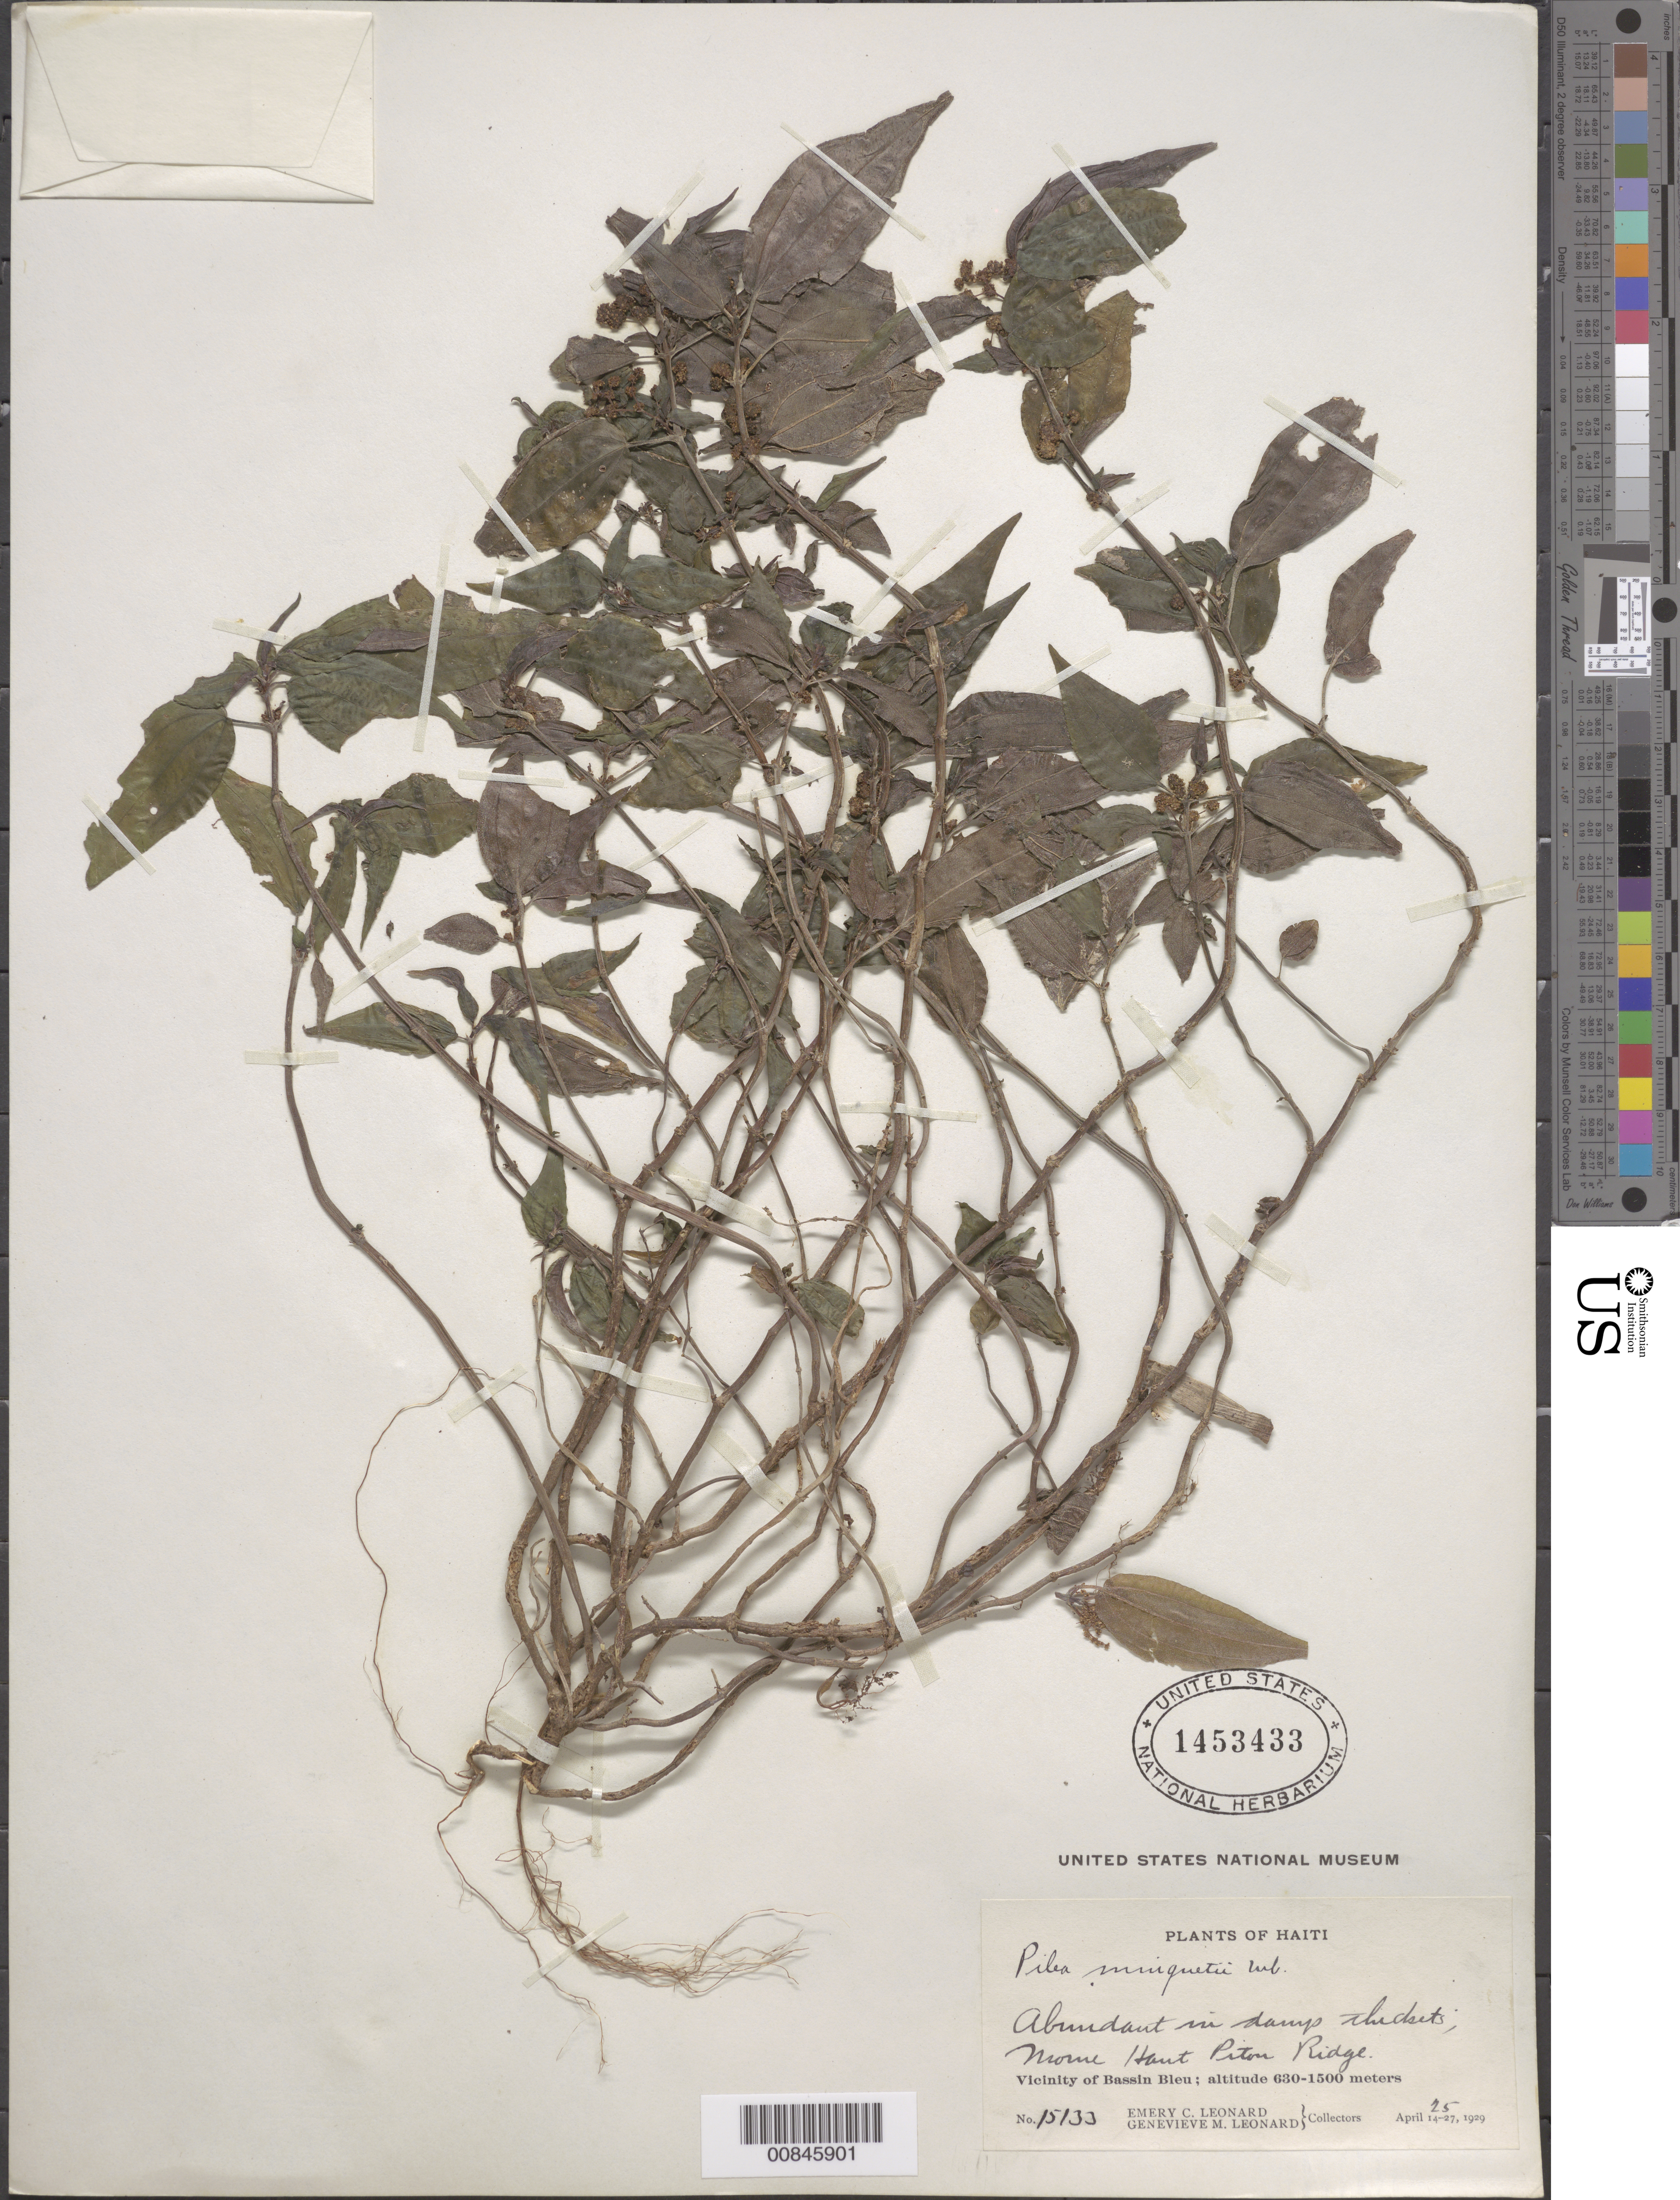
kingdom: Plantae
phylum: Tracheophyta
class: Magnoliopsida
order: Rosales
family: Urticaceae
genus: Pilea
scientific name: Pilea minguetii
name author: Urb.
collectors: E. C. Leonard & G. M. Leonard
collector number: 15133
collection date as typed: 25 Apr 1929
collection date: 1929-04-25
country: Haiti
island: Hispaniola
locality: Morne Haut Piton Ridge. Vicinity of Bassin Bleu.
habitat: Abundant in damp thickets.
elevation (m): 630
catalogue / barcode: US 1453433